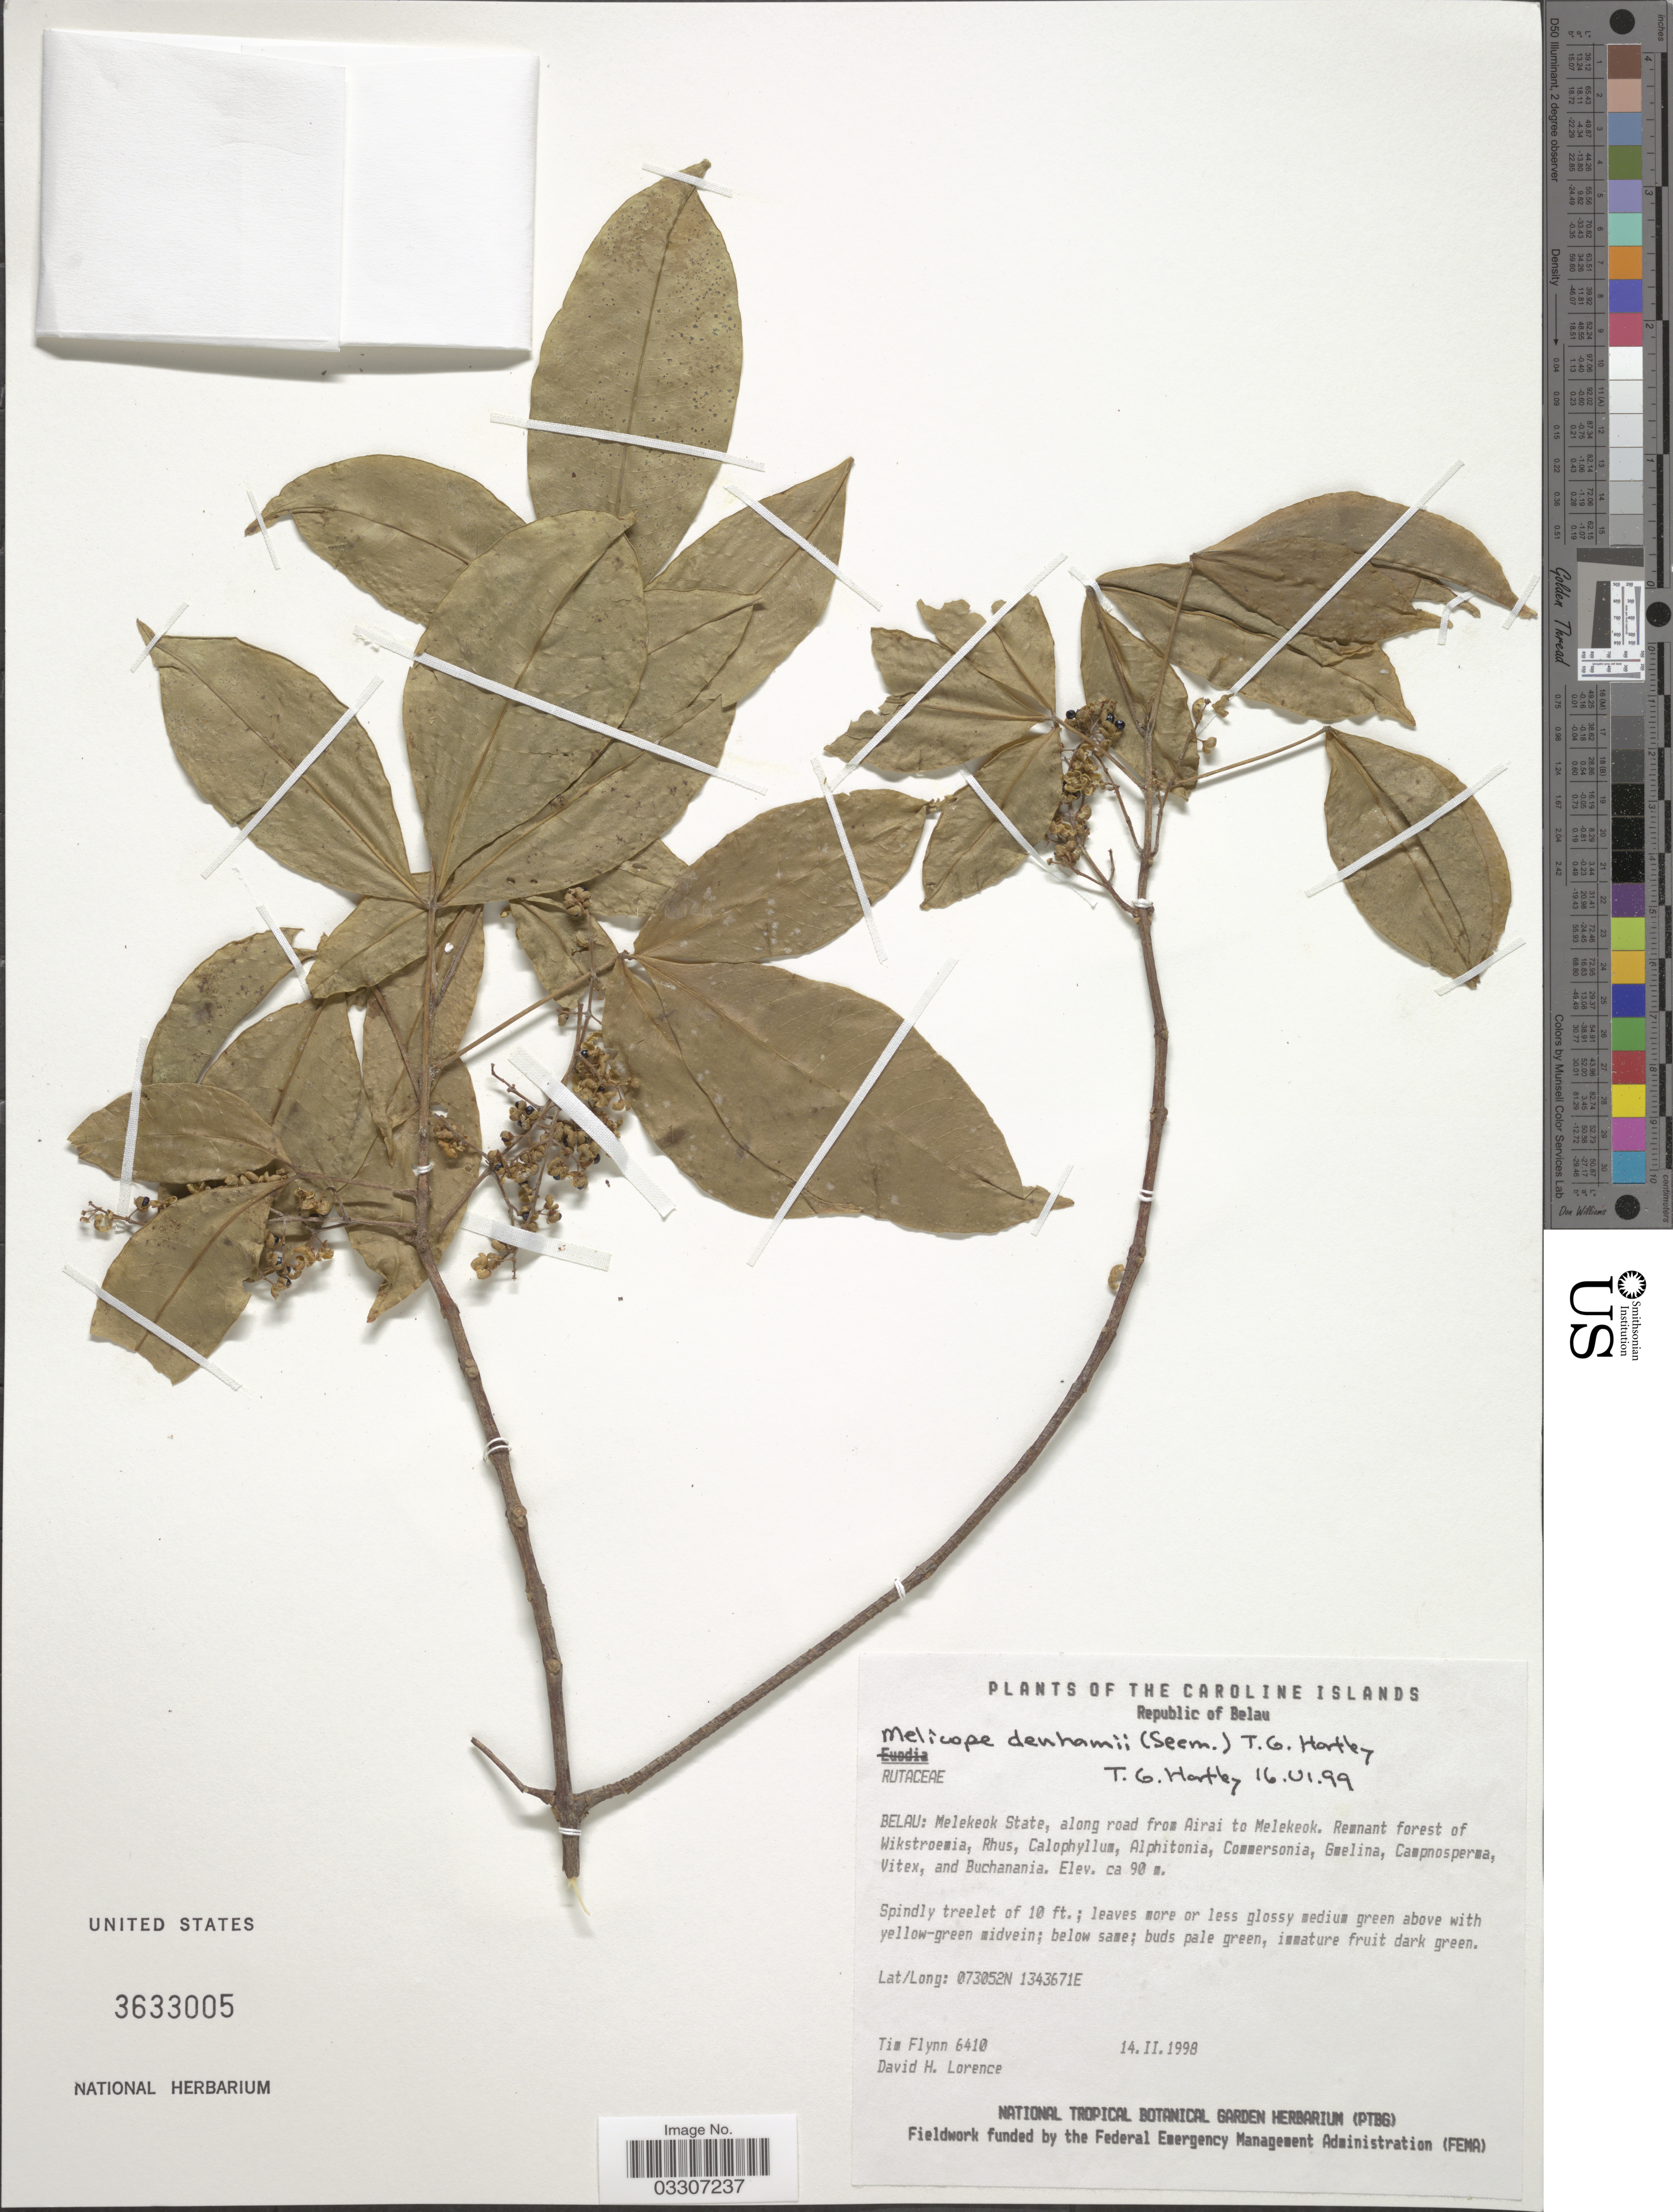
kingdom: Plantae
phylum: Tracheophyta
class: Magnoliopsida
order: Sapindales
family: Rutaceae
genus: Melicope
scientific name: Melicope denhamii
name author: (Seem.) T.G. Hartley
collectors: T. Flynn & D. Lorence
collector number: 6410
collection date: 1998-02-14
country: Palau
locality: The Caroline Islands. Melekeok State, along road from Airai to Melekeok.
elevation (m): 90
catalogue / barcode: US 3633005